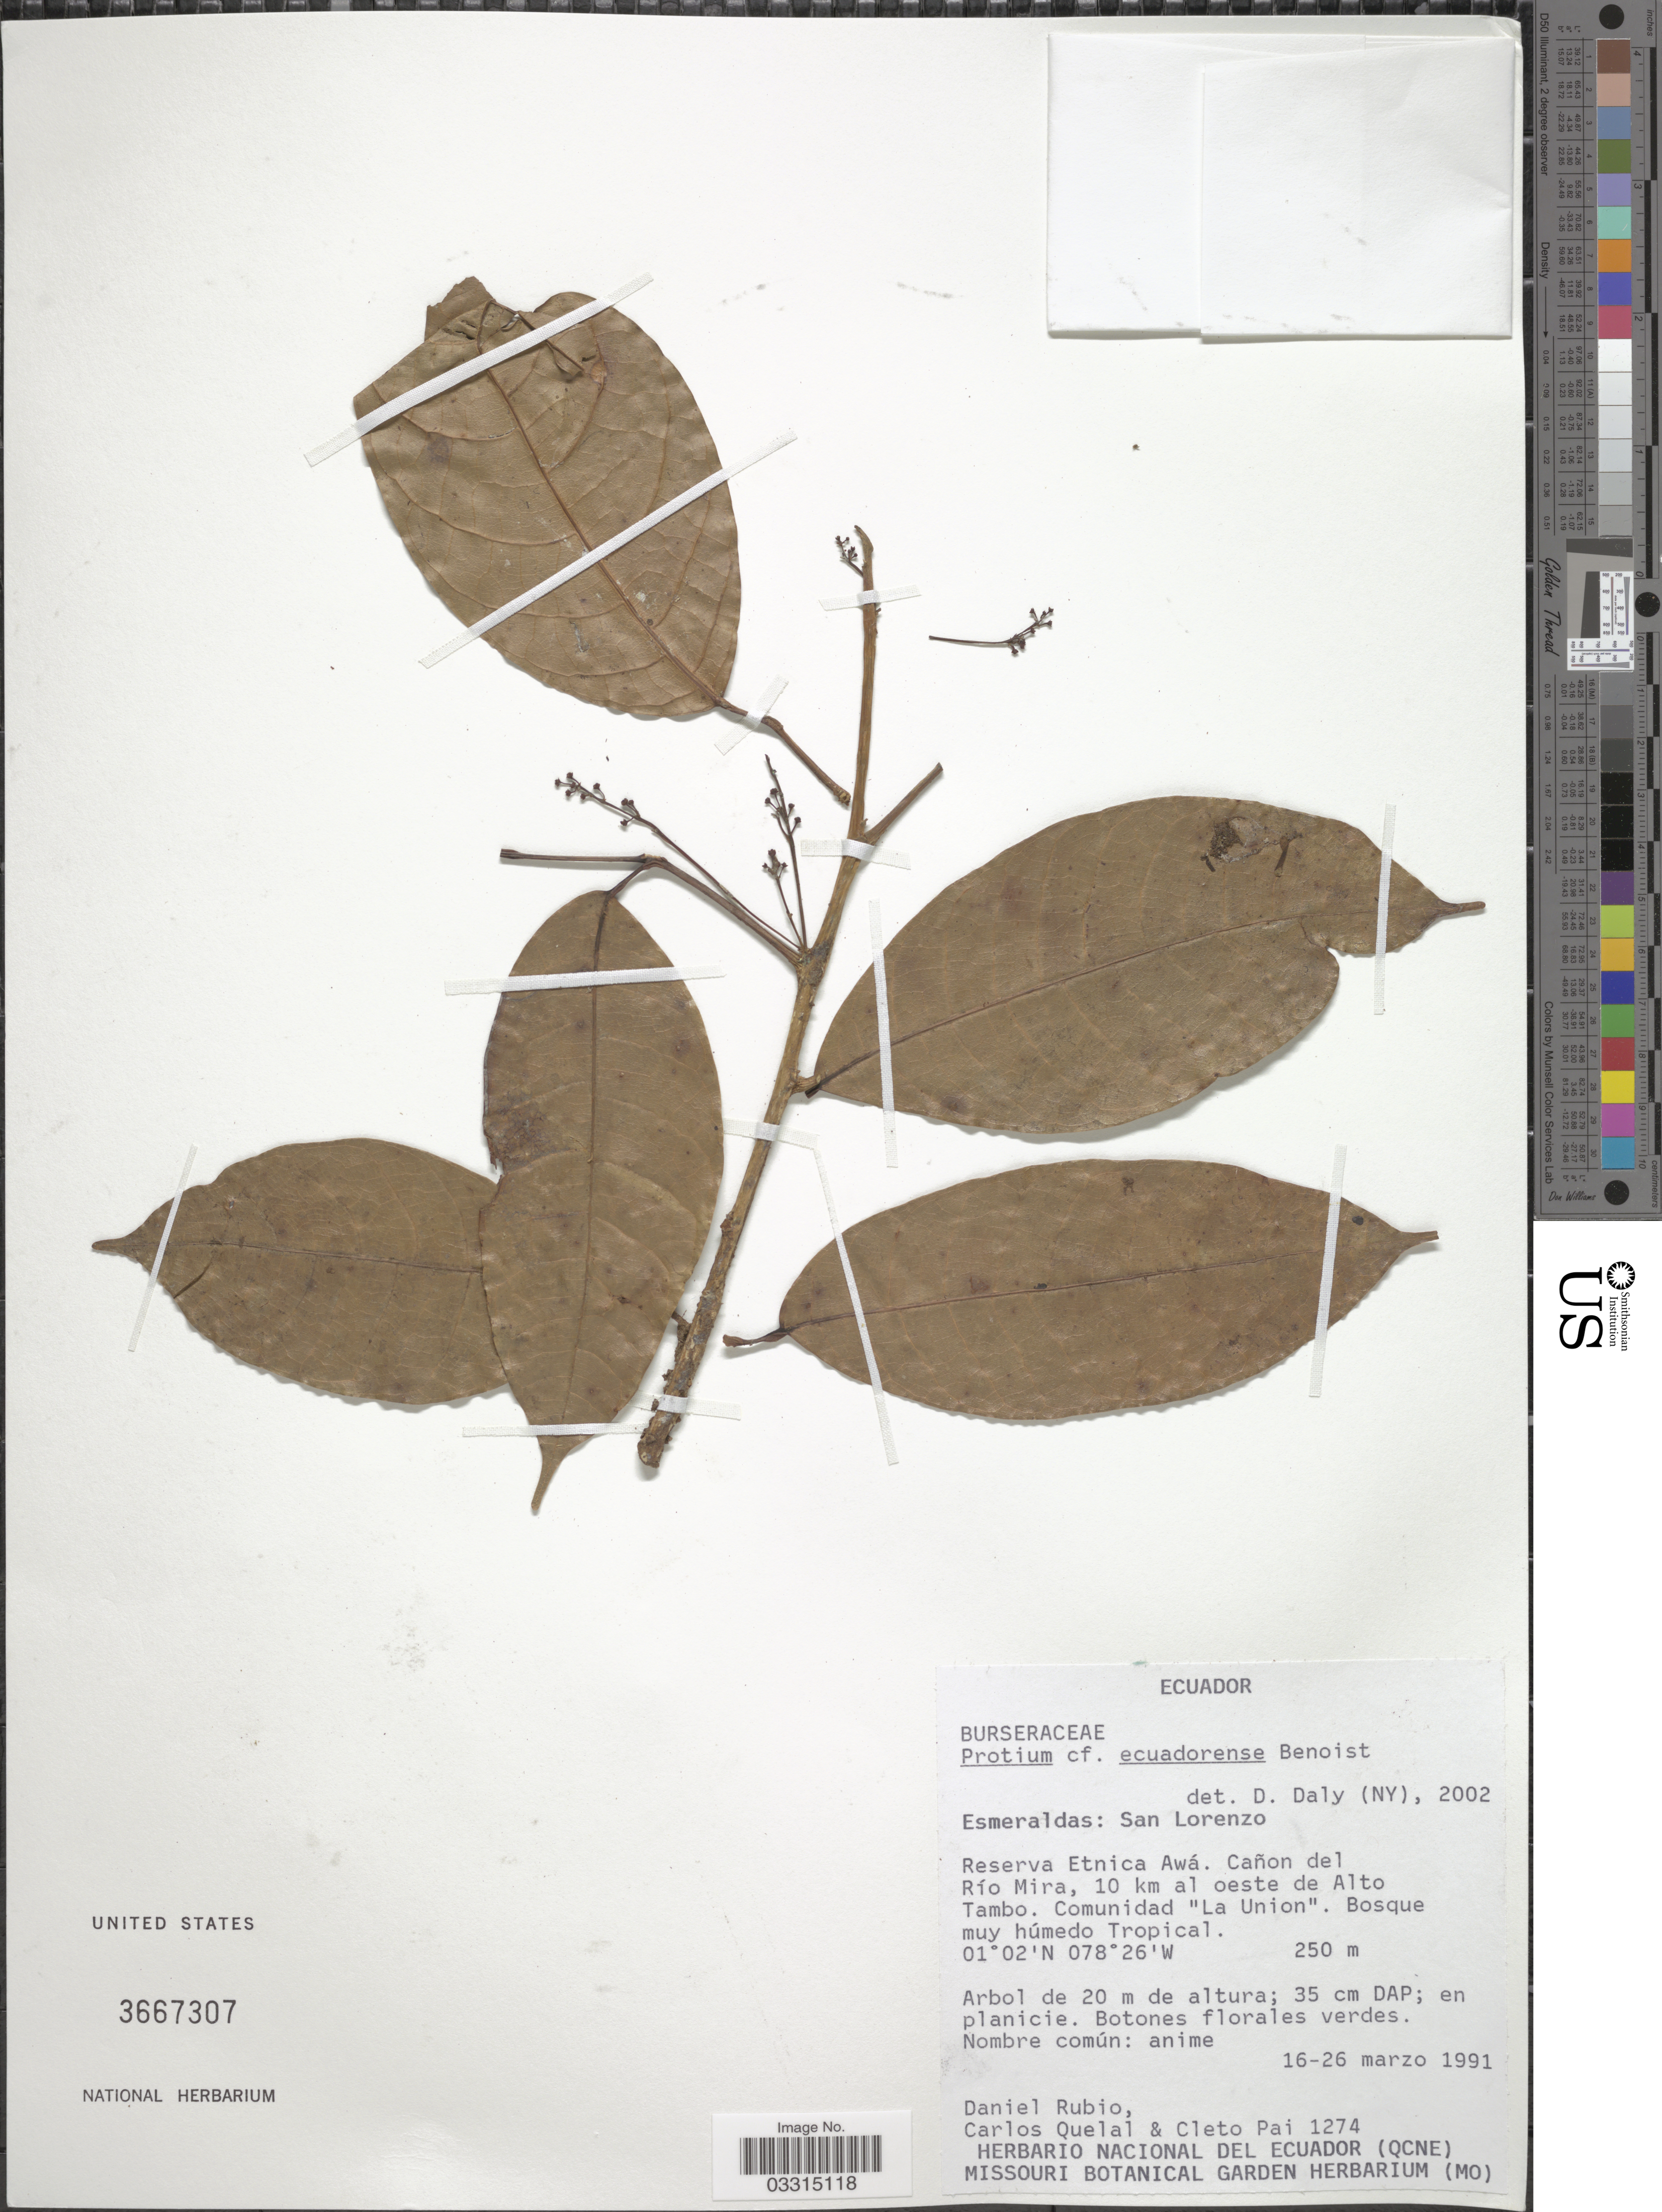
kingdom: Plantae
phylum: Tracheophyta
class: Magnoliopsida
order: Sapindales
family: Burseraceae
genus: Protium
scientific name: Protium ecuadorense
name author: Benoist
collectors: D. Rubio, C. Quelal & C. Pai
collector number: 1274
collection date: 1991-03-16/1991-03-26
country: Ecuador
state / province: Esmeraldas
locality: Reserva Etnica Awá. Cañon del Río Mira, 10 km al oeste de Alto Tambo. Comunidad "La Union".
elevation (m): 250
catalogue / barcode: US 3667307